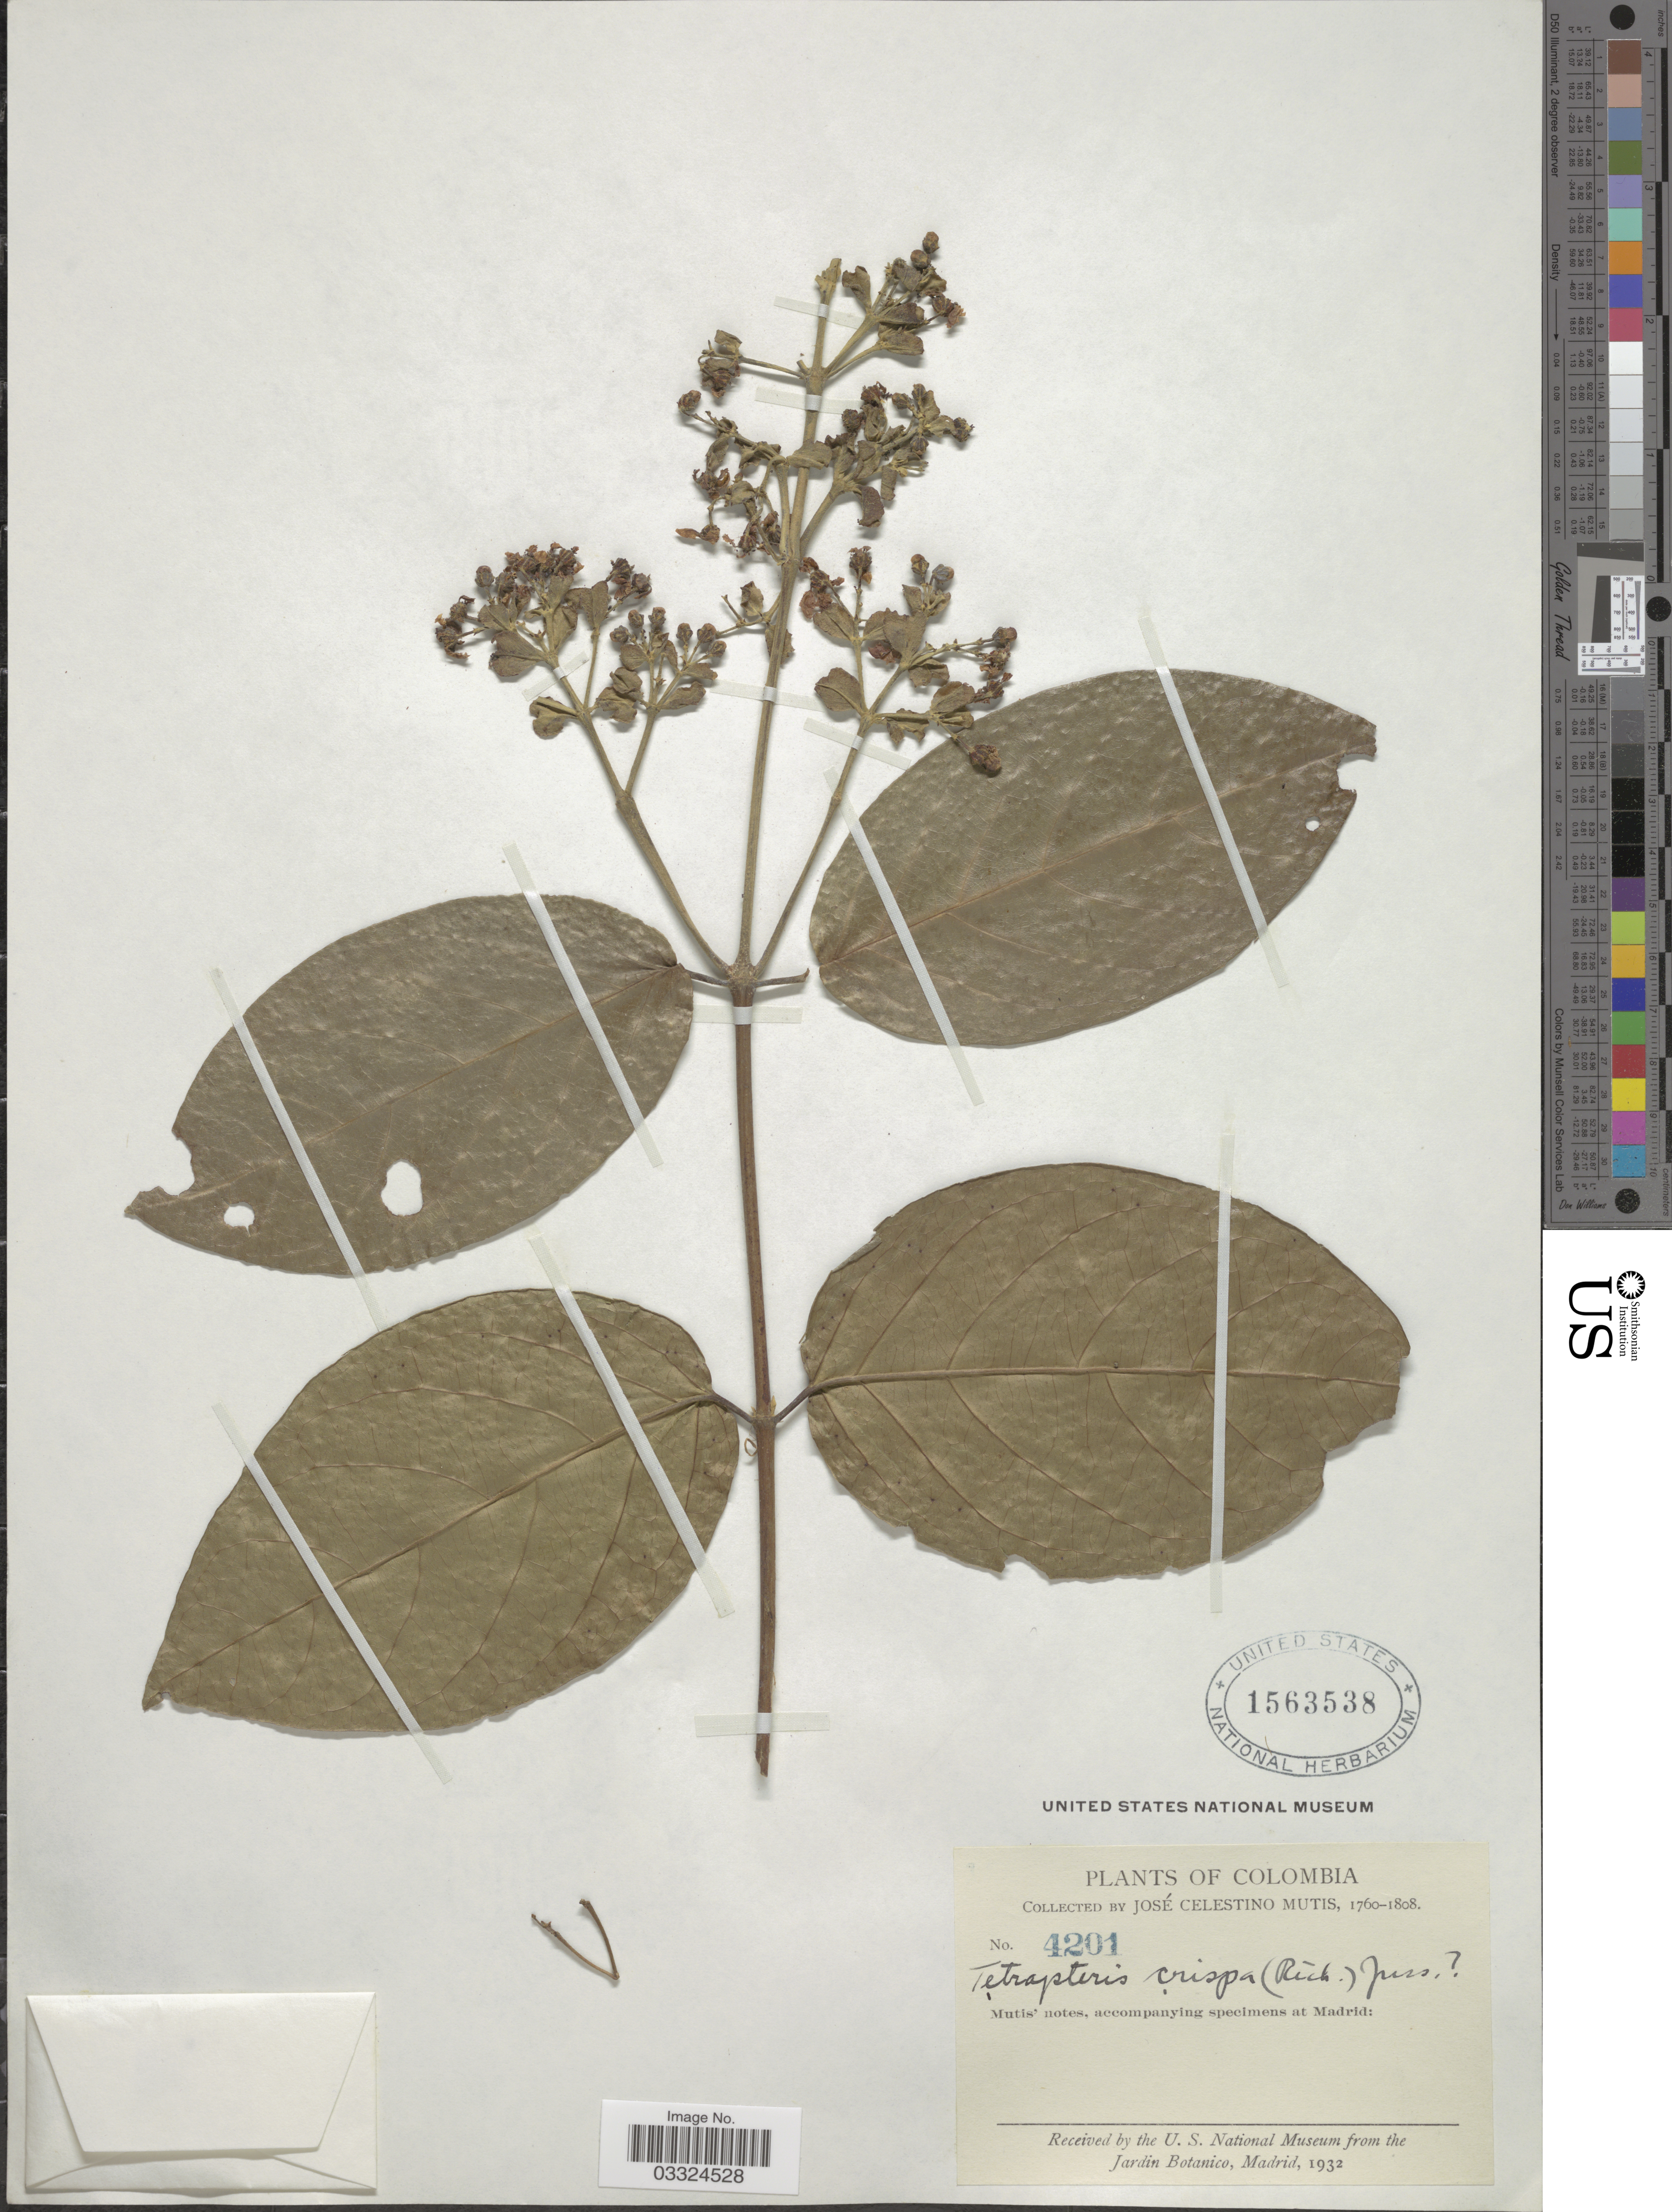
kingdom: Plantae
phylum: Tracheophyta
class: Magnoliopsida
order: Malpighiales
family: Malpighiaceae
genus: Tetrapterys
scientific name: Tetrapterys crispa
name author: A. Juss.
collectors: J. C. B. Mutis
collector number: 4201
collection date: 1760/1808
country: Colombia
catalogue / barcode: US 1563538